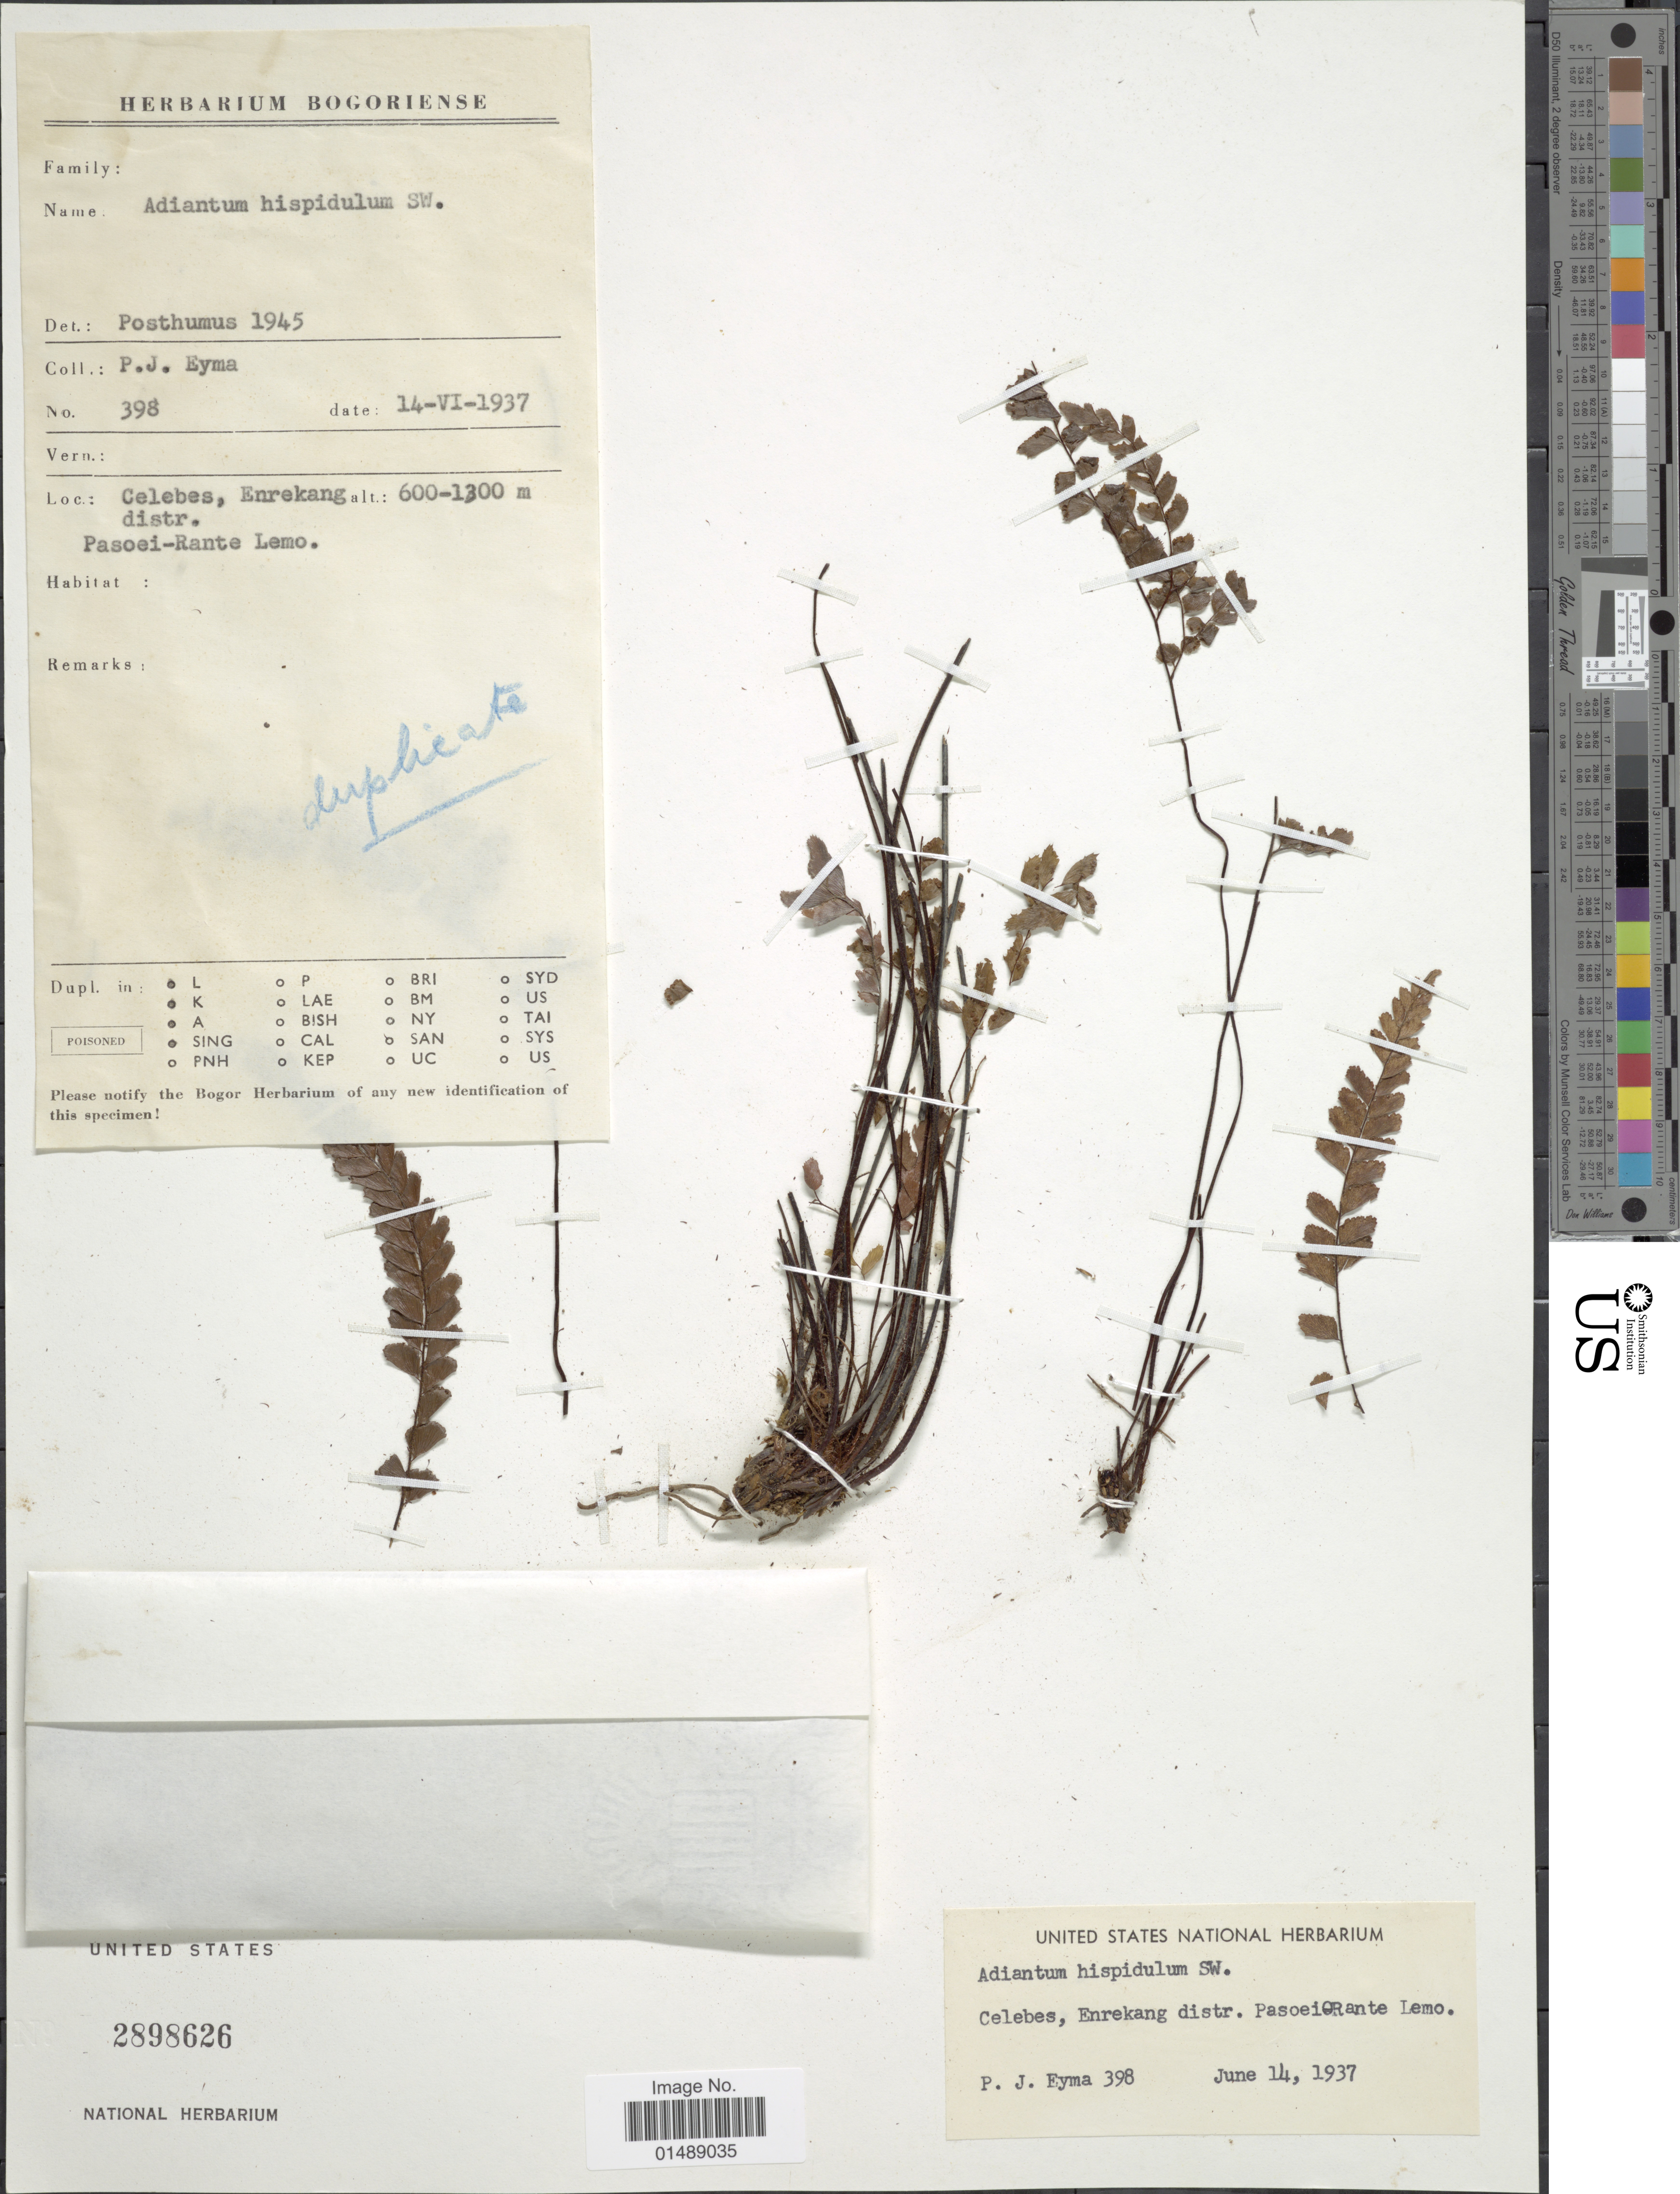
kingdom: Plantae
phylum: Tracheophyta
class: Polypodiopsida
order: Polypodiales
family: Pteridaceae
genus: Adiantum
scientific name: Adiantum hispidulum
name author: Sw.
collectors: P. J. Eyma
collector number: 398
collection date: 1937-06-14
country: Indonesia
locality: Celebes, Enrekang distr. Pasoeiorante Lemo.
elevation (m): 600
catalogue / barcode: US 2898626